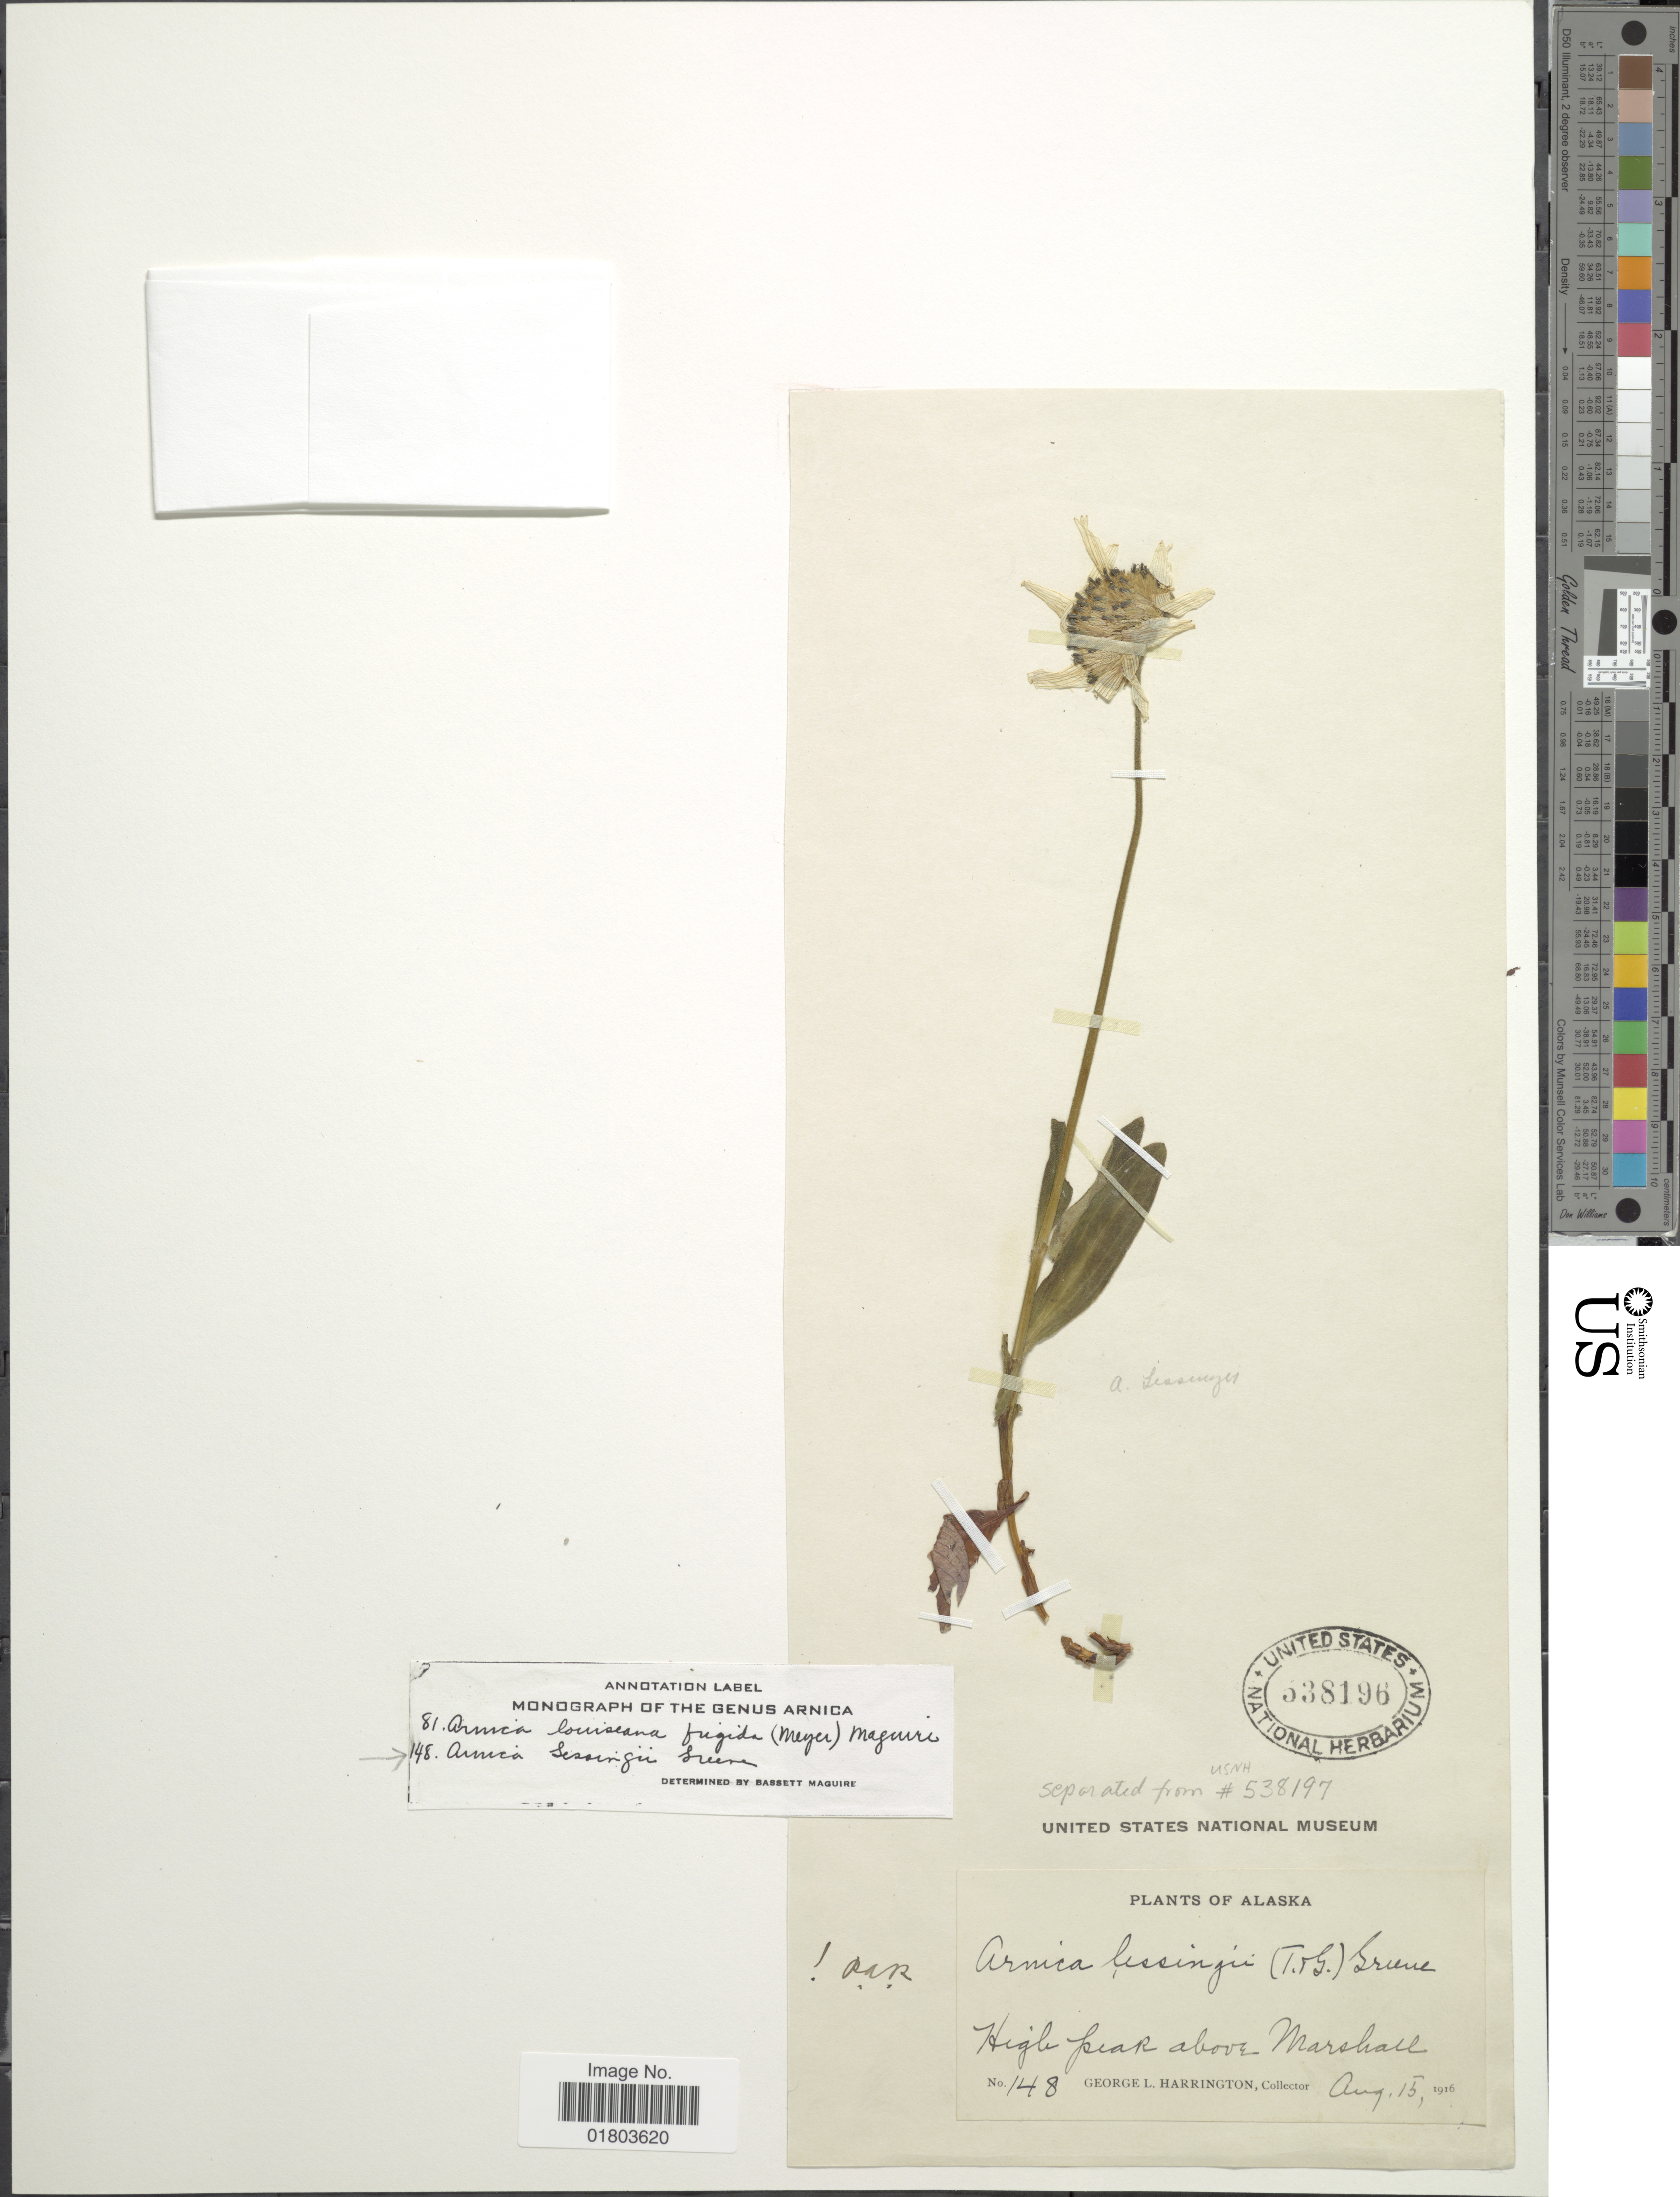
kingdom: Plantae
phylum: Tracheophyta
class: Magnoliopsida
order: Asterales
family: Asteraceae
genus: Arnica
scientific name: Arnica lessingii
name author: (Torr. & A. Gray) Greene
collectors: G. Harrington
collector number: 148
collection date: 1916-08-15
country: United States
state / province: Alaska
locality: High peak above Marshall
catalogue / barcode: US 538196